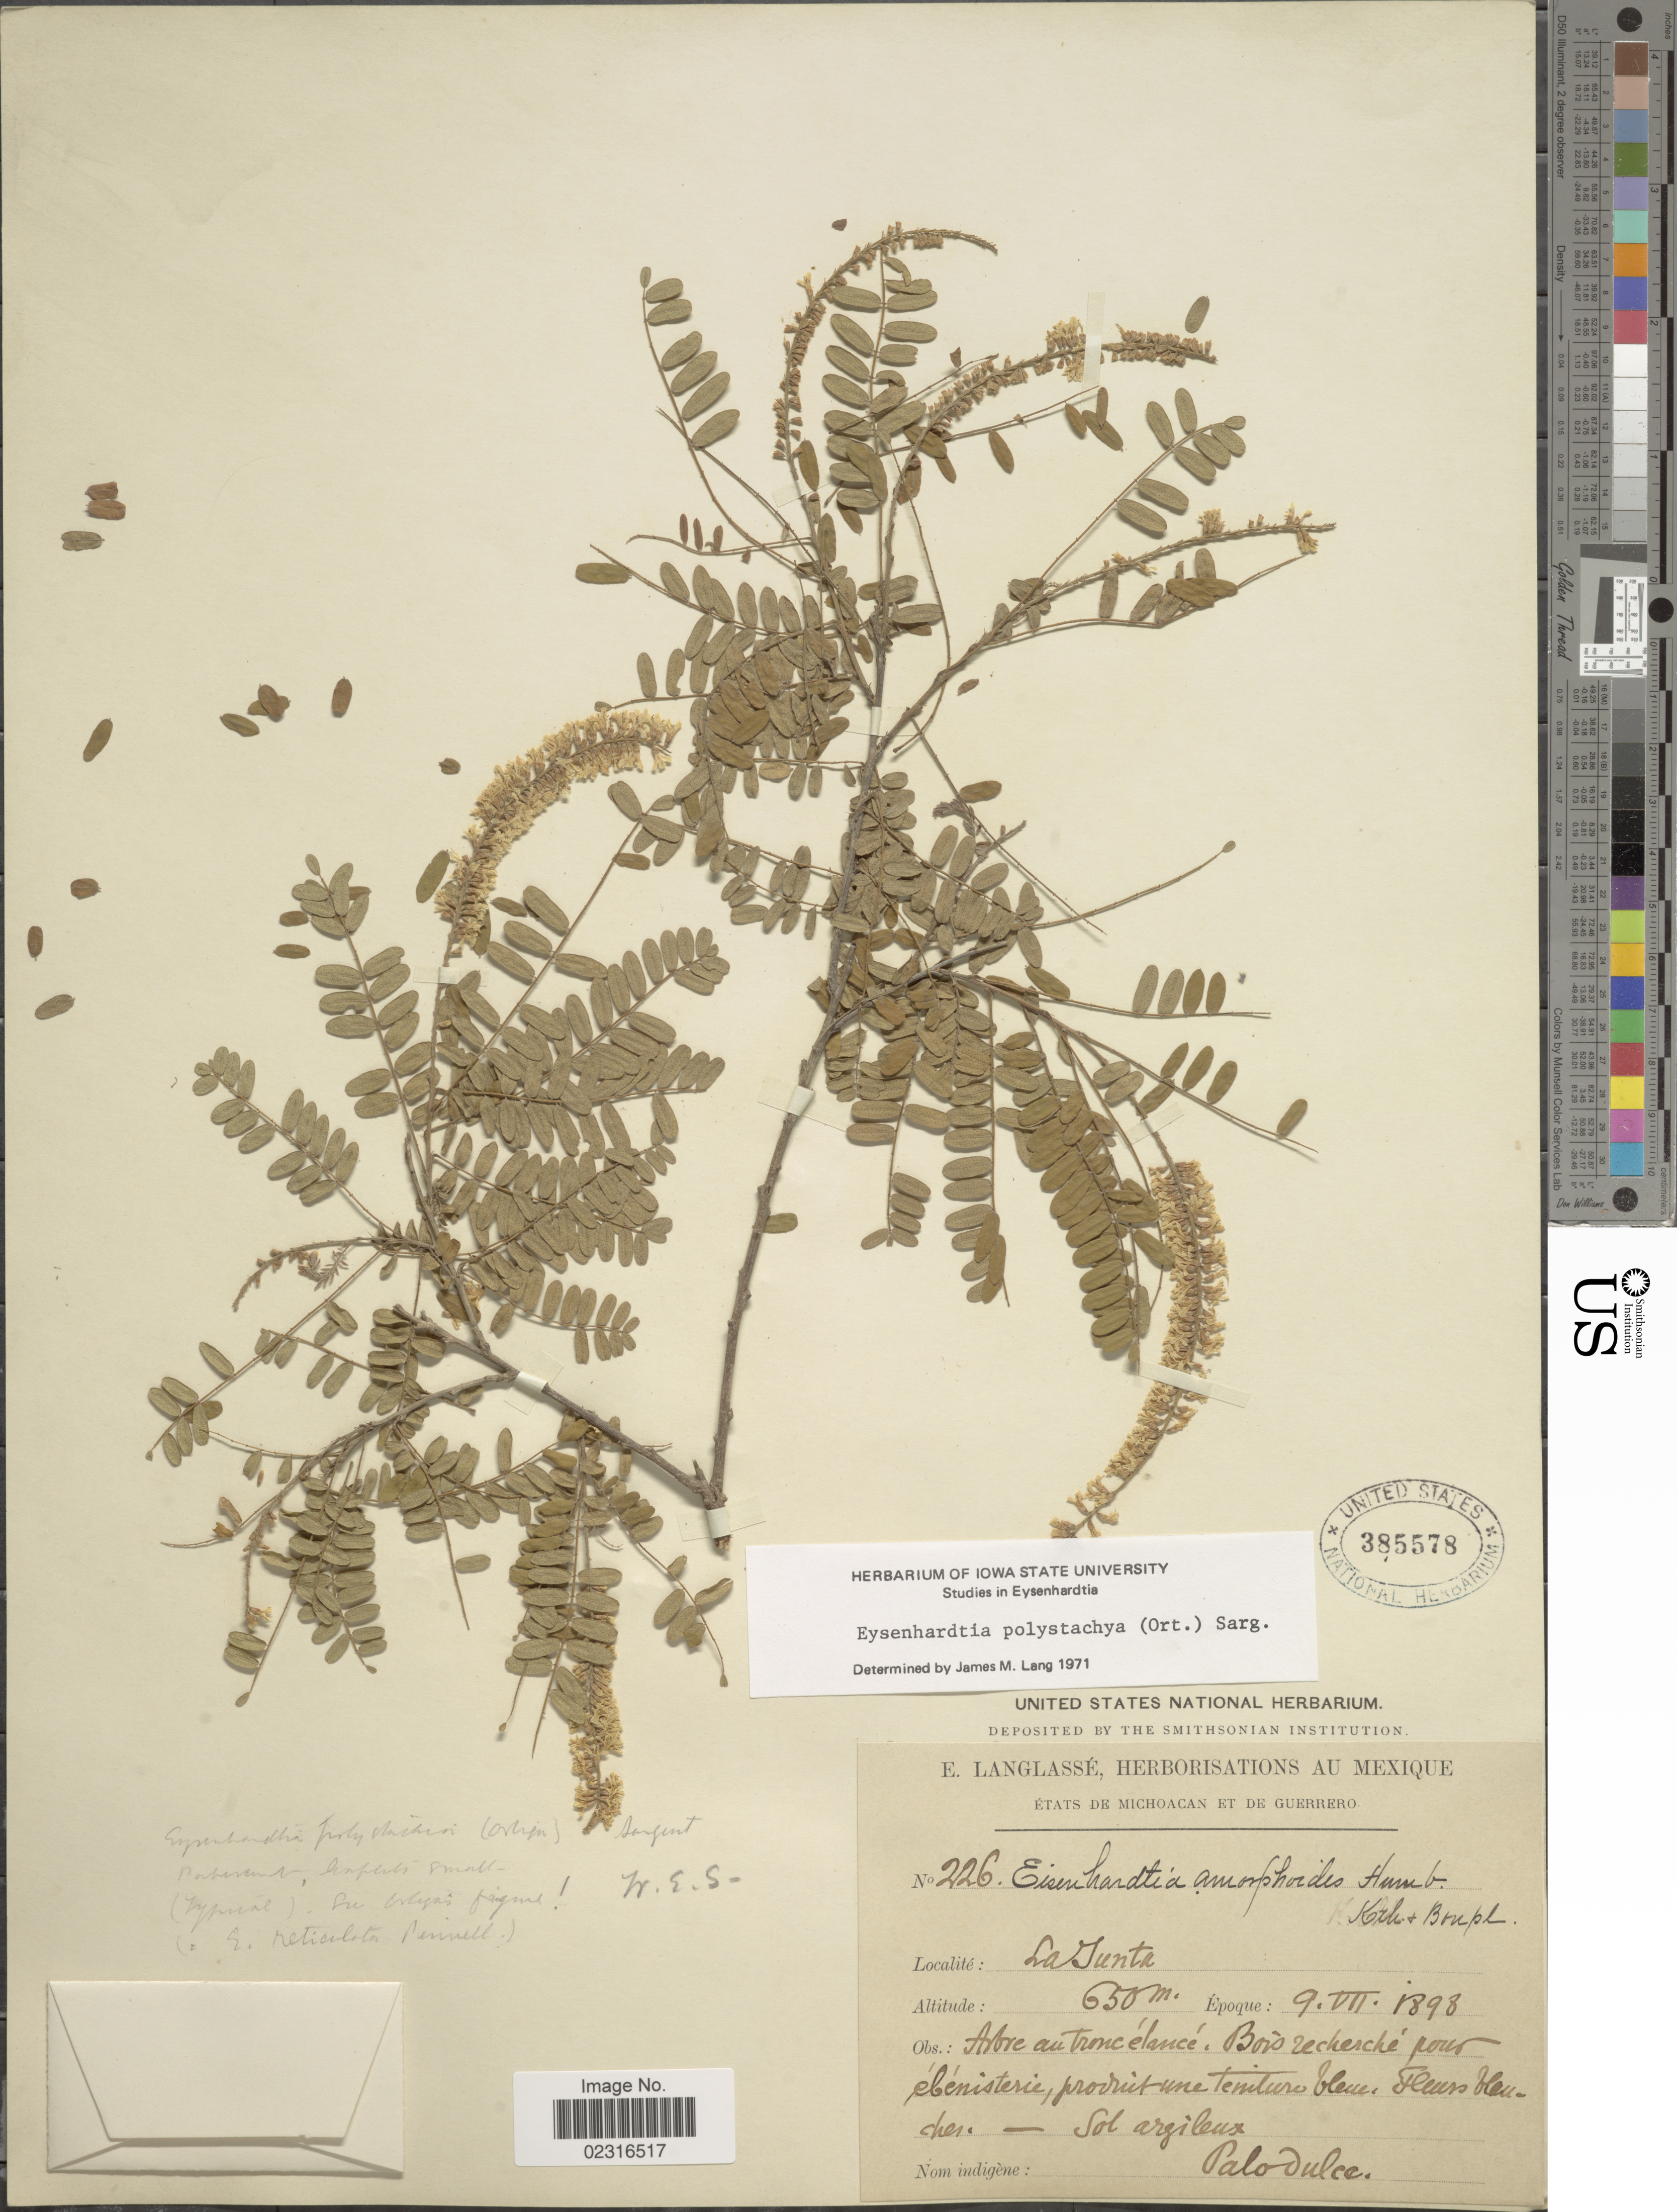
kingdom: Plantae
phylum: Tracheophyta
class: Magnoliopsida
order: Fabales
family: Fabaceae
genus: Eysenhardtia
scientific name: Eysenhardtia polystachya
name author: (Ortega) Sarg.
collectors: E. Langlassé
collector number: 226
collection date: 1898-07-09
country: Mexico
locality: Etats de Michoacan et de Guerrero, La Junte.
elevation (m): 650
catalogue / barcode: US 385578